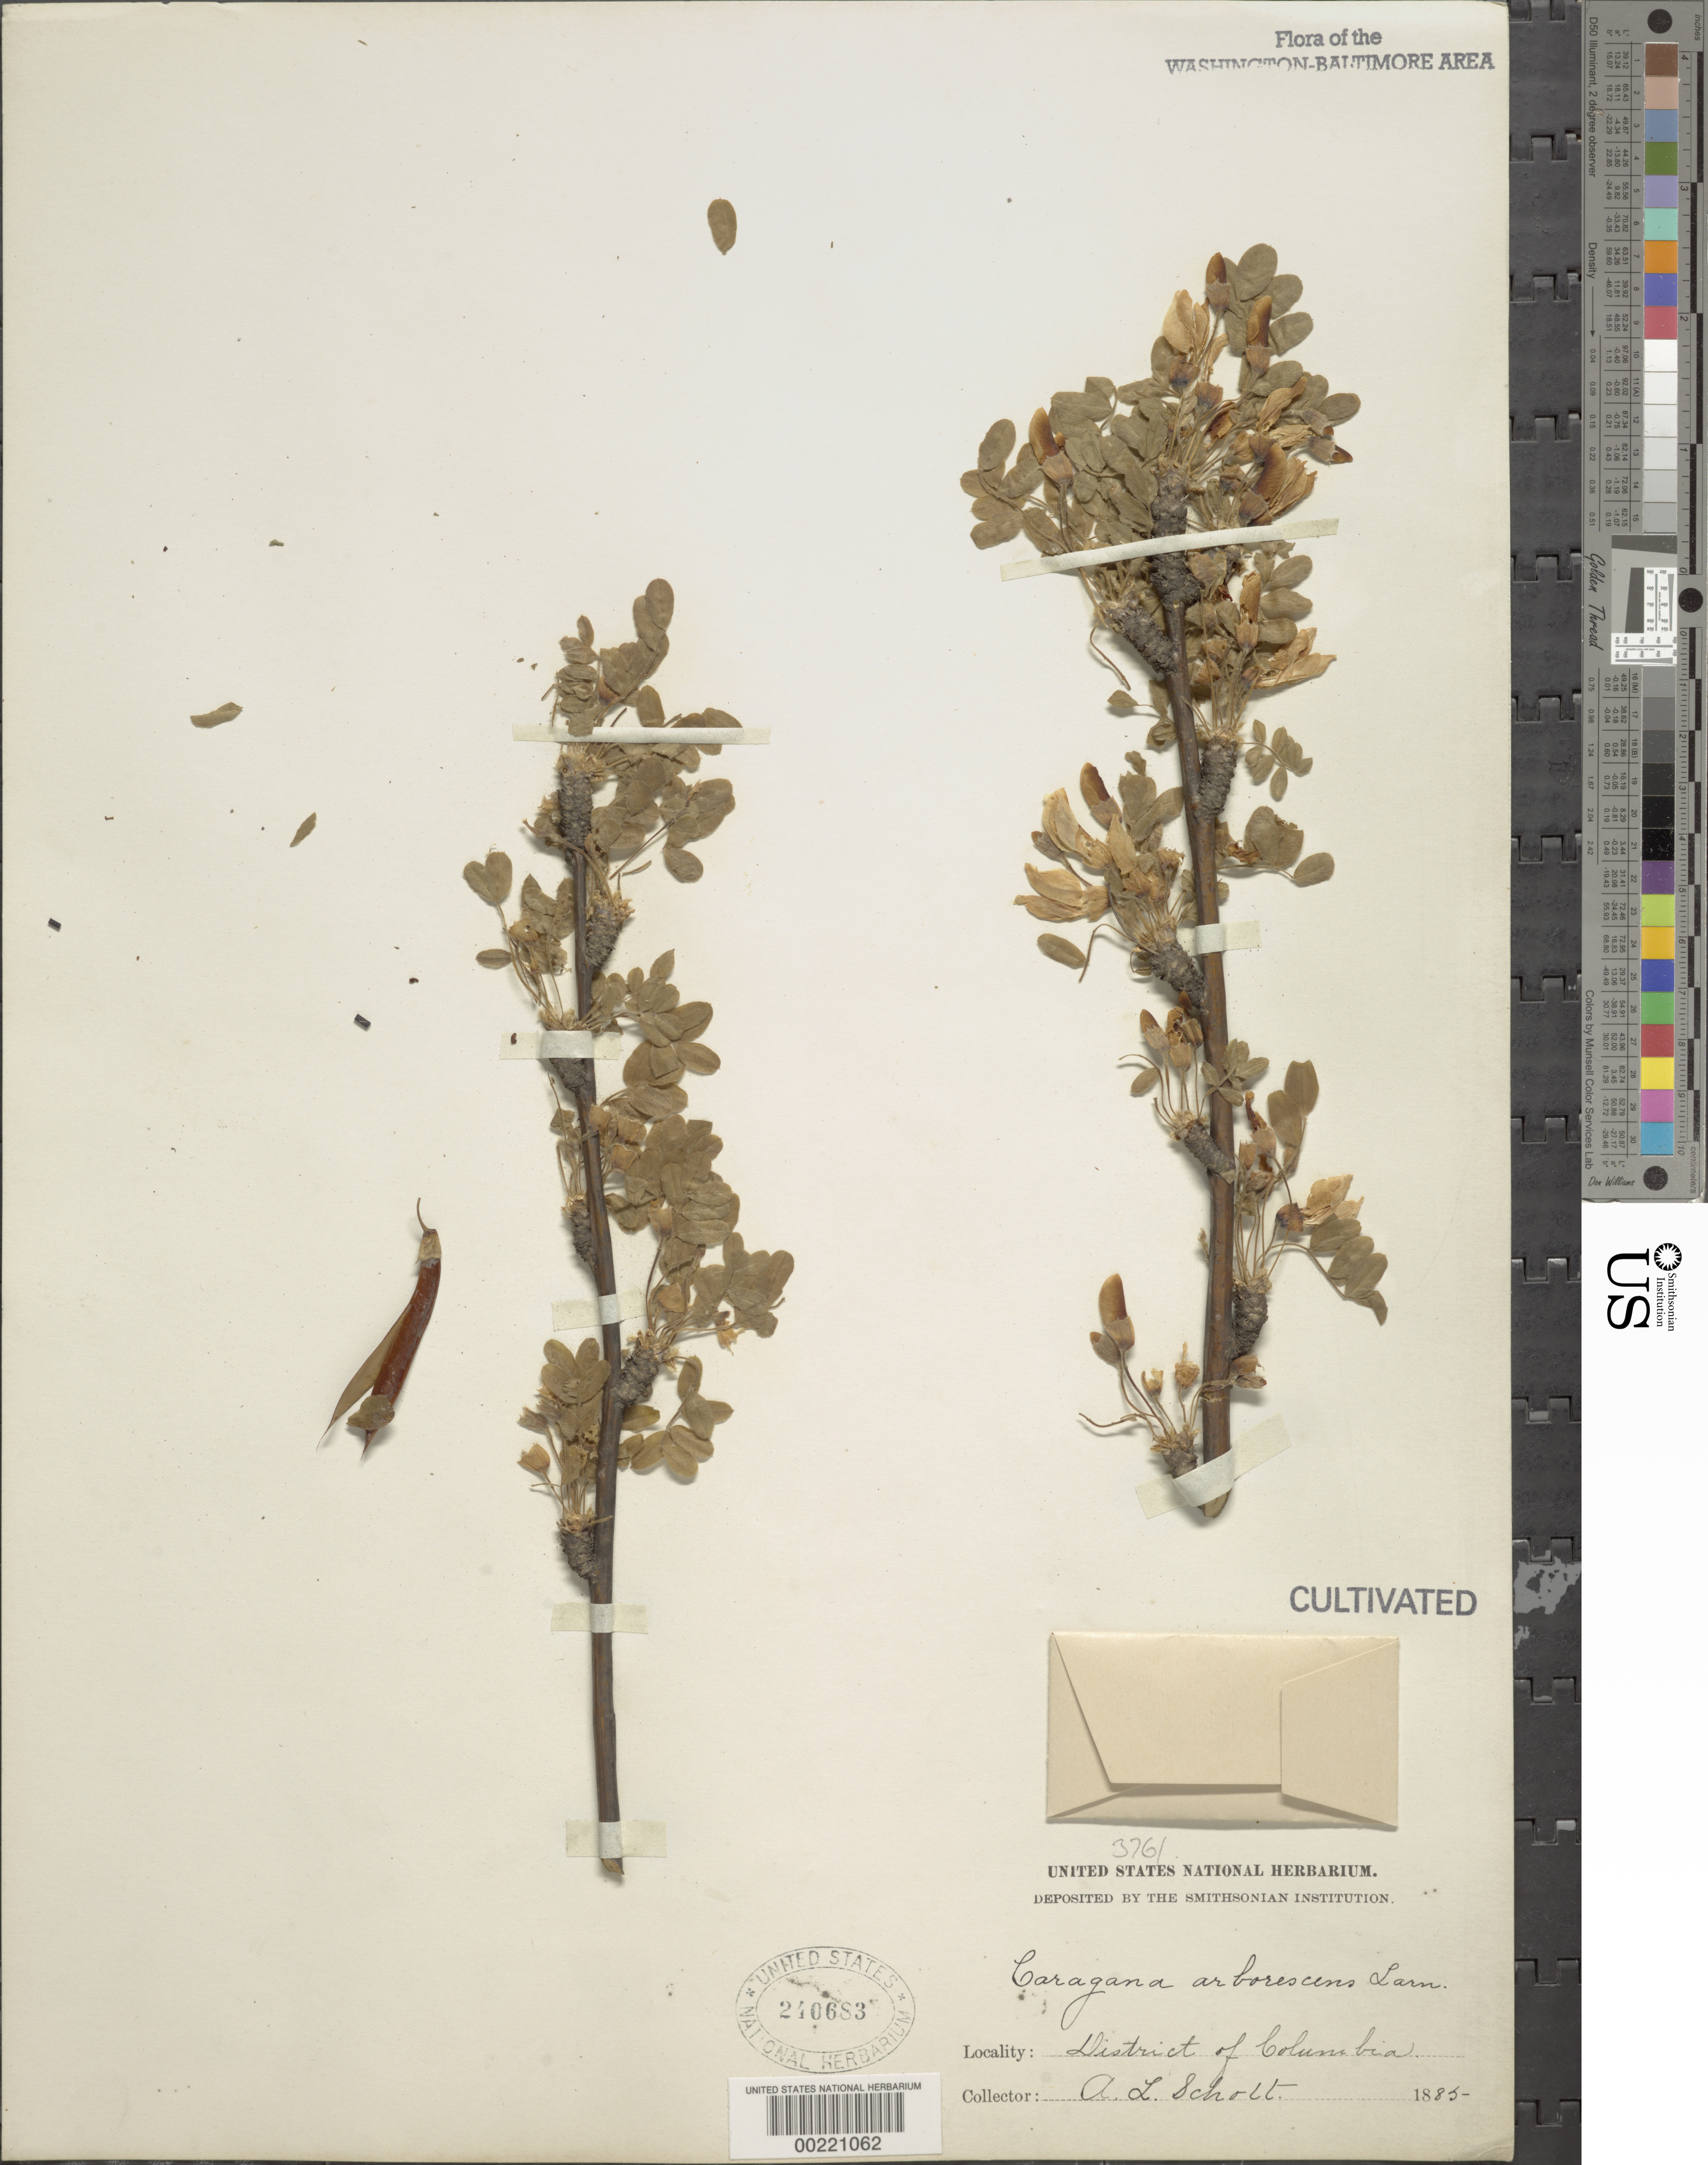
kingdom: Plantae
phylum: Tracheophyta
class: Magnoliopsida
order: Fabales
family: Fabaceae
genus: Caragana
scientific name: Caragana arborescens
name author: Lam.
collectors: A. L. Schott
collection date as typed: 1885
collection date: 1885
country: United States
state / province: District of Columbia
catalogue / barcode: US 240683